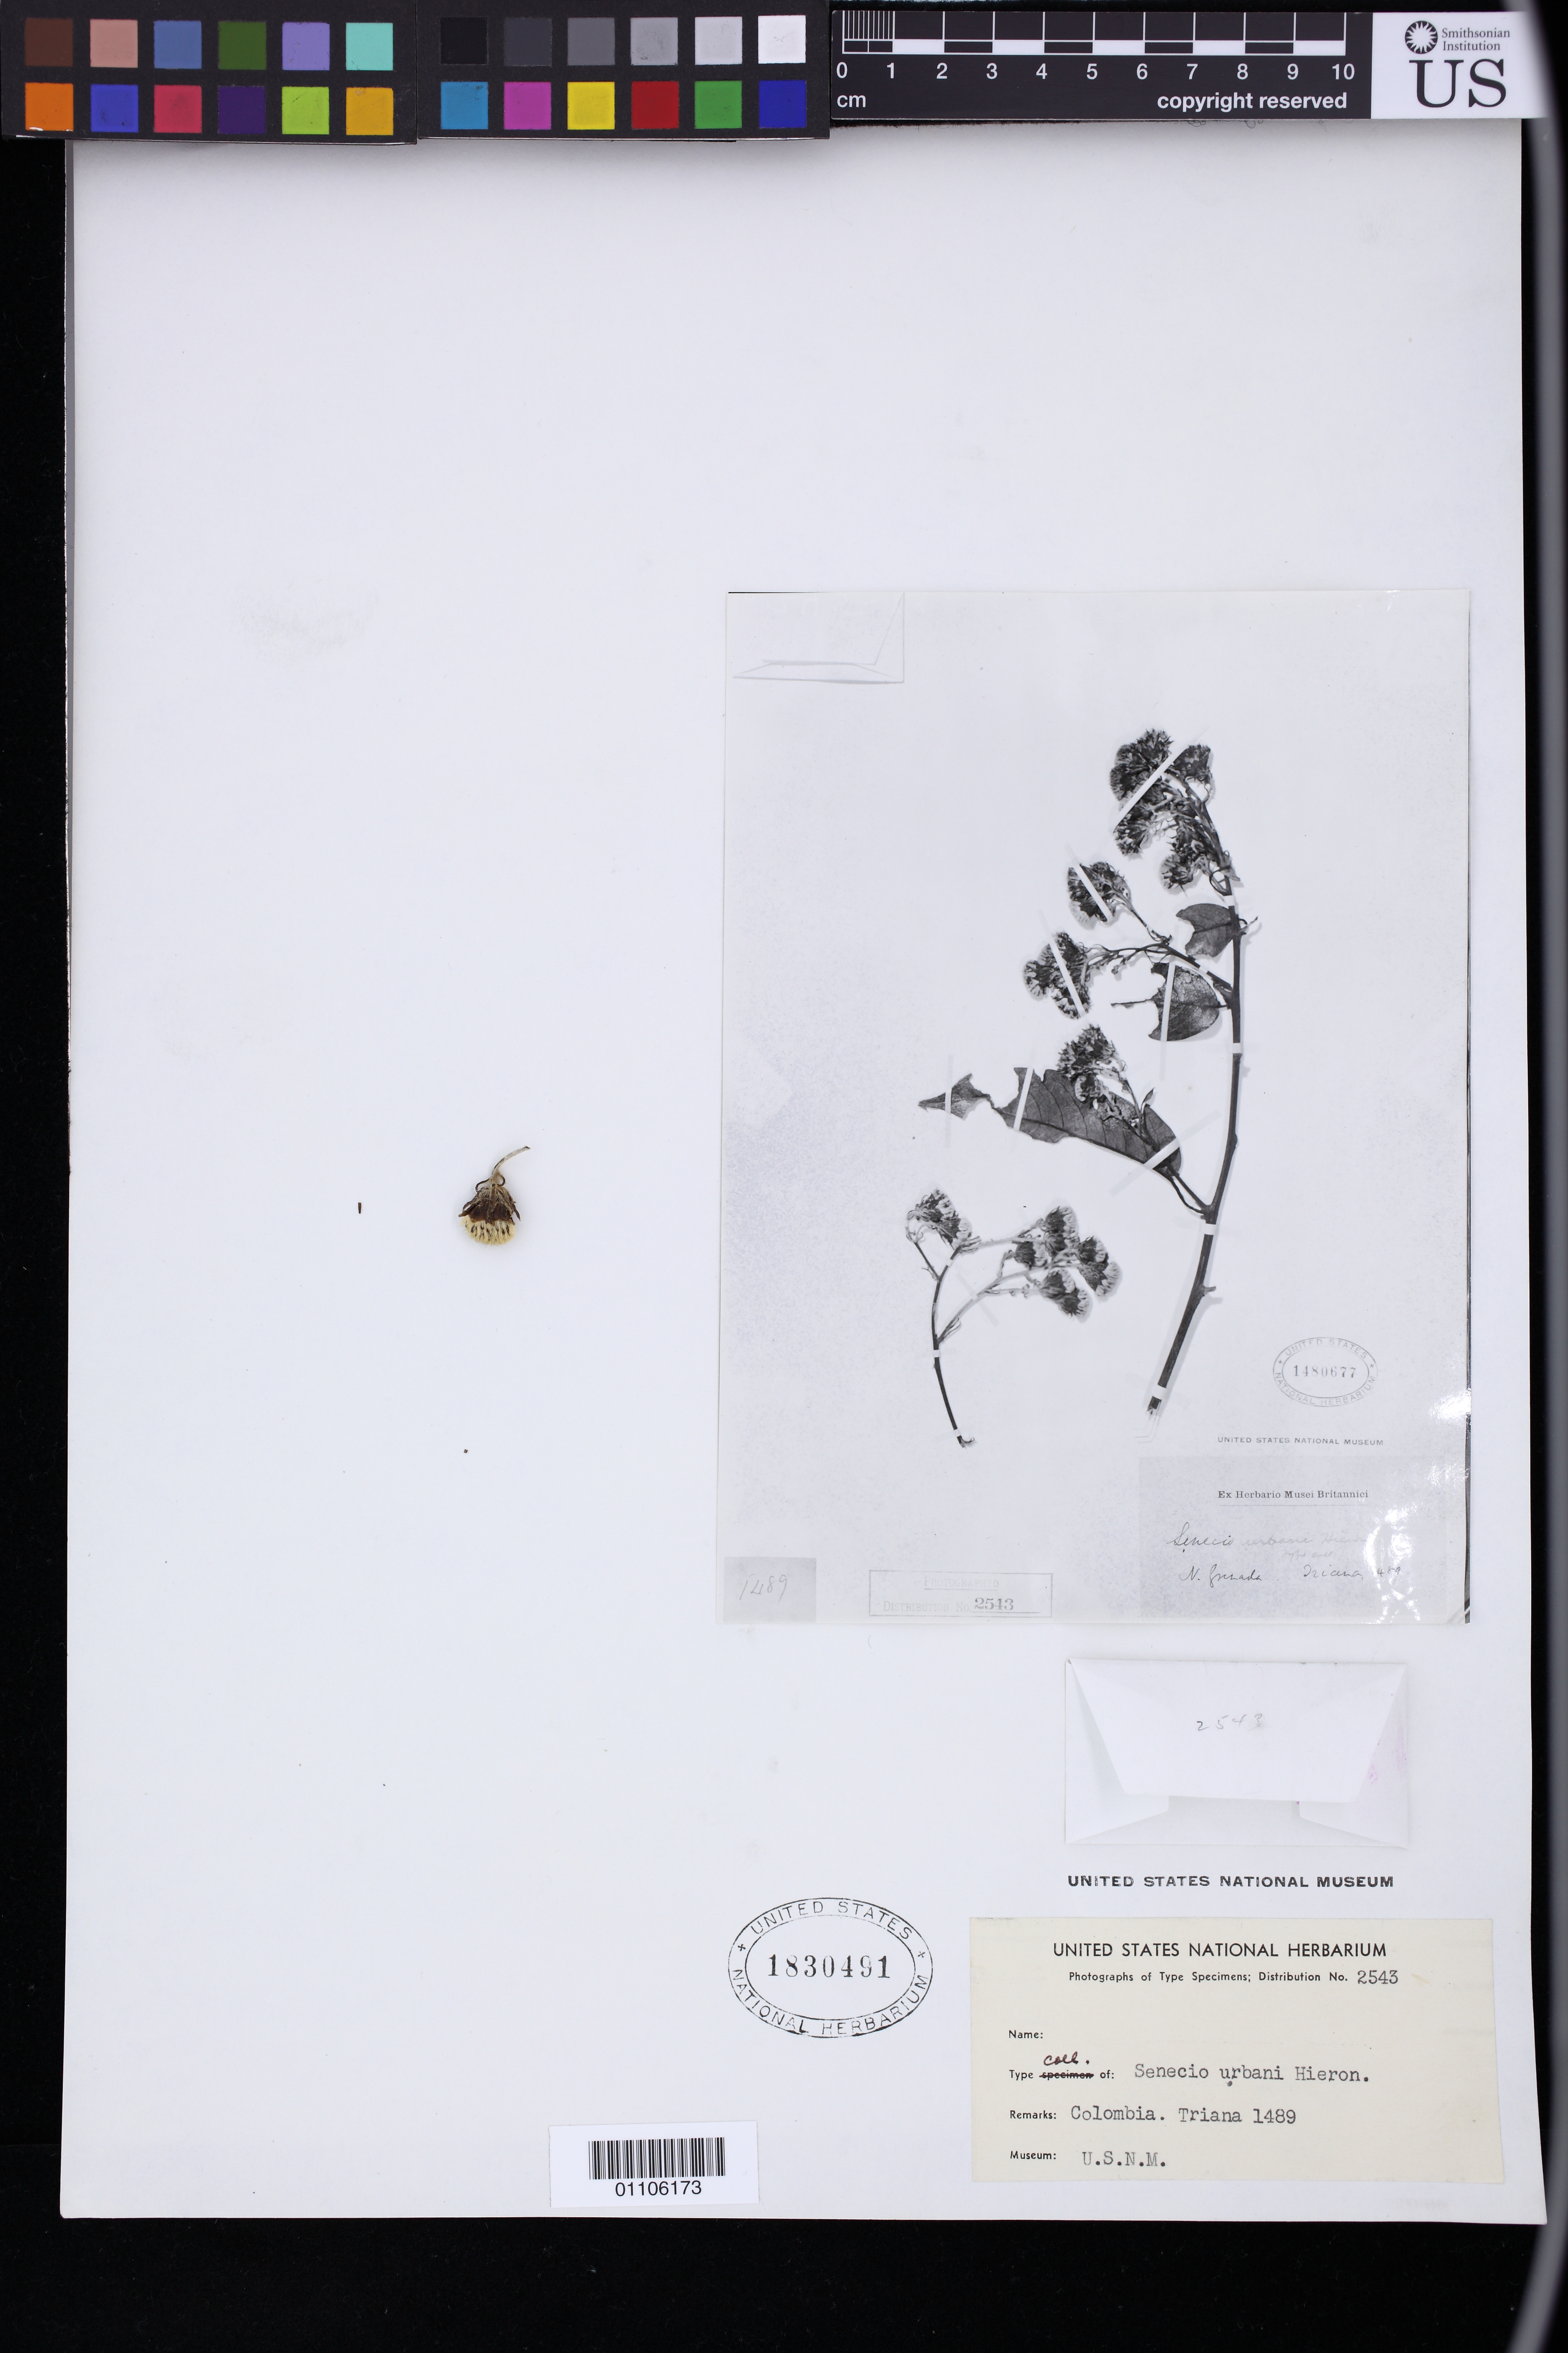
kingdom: Plantae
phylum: Tracheophyta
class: Magnoliopsida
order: Asterales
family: Asteraceae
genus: Senecio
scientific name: Senecio urbani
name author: Hieron.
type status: Isotype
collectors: J. J. Triana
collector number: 1489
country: Colombia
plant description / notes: Photograph and fragmentary material of type specimen ex herb. USNH (US).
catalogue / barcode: US 1830491